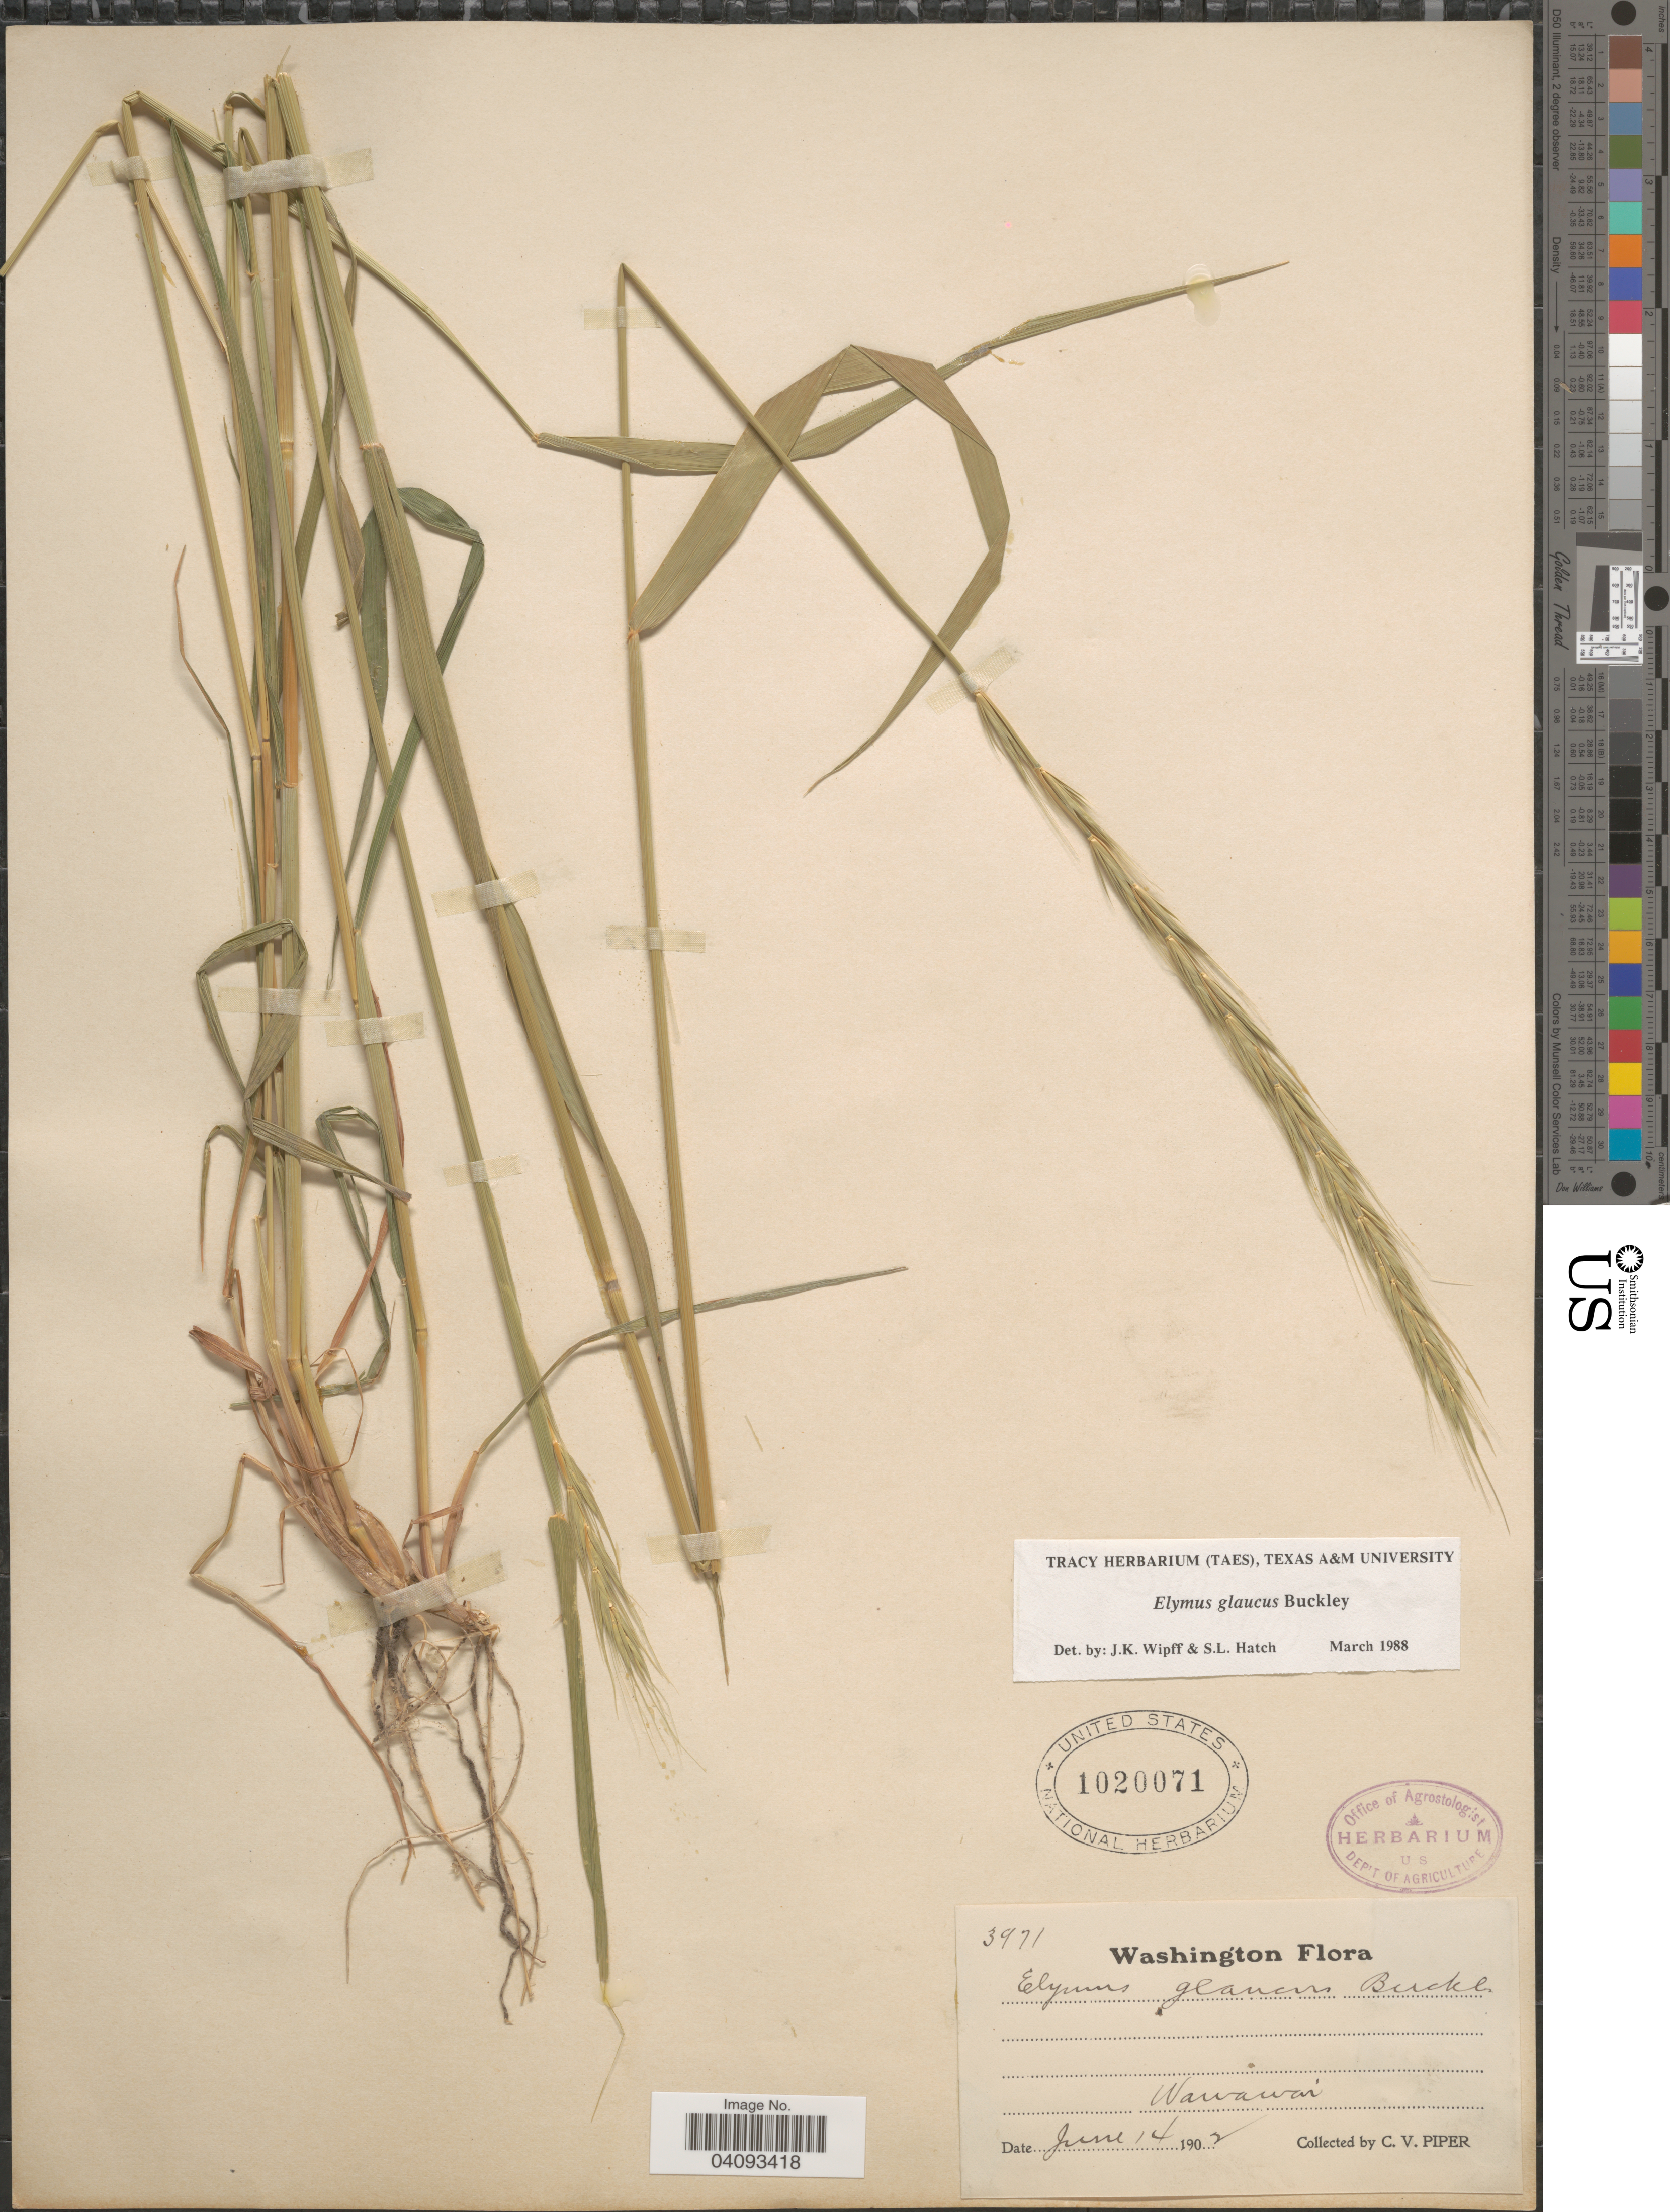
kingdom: Plantae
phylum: Tracheophyta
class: Liliopsida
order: Poales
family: Poaceae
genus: Elymus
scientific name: Elymus glaucus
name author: Buckley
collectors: C. V. Piper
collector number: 3971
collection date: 1902-06-14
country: United States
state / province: Washington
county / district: Whitman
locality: Wawawai.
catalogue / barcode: US 1020071